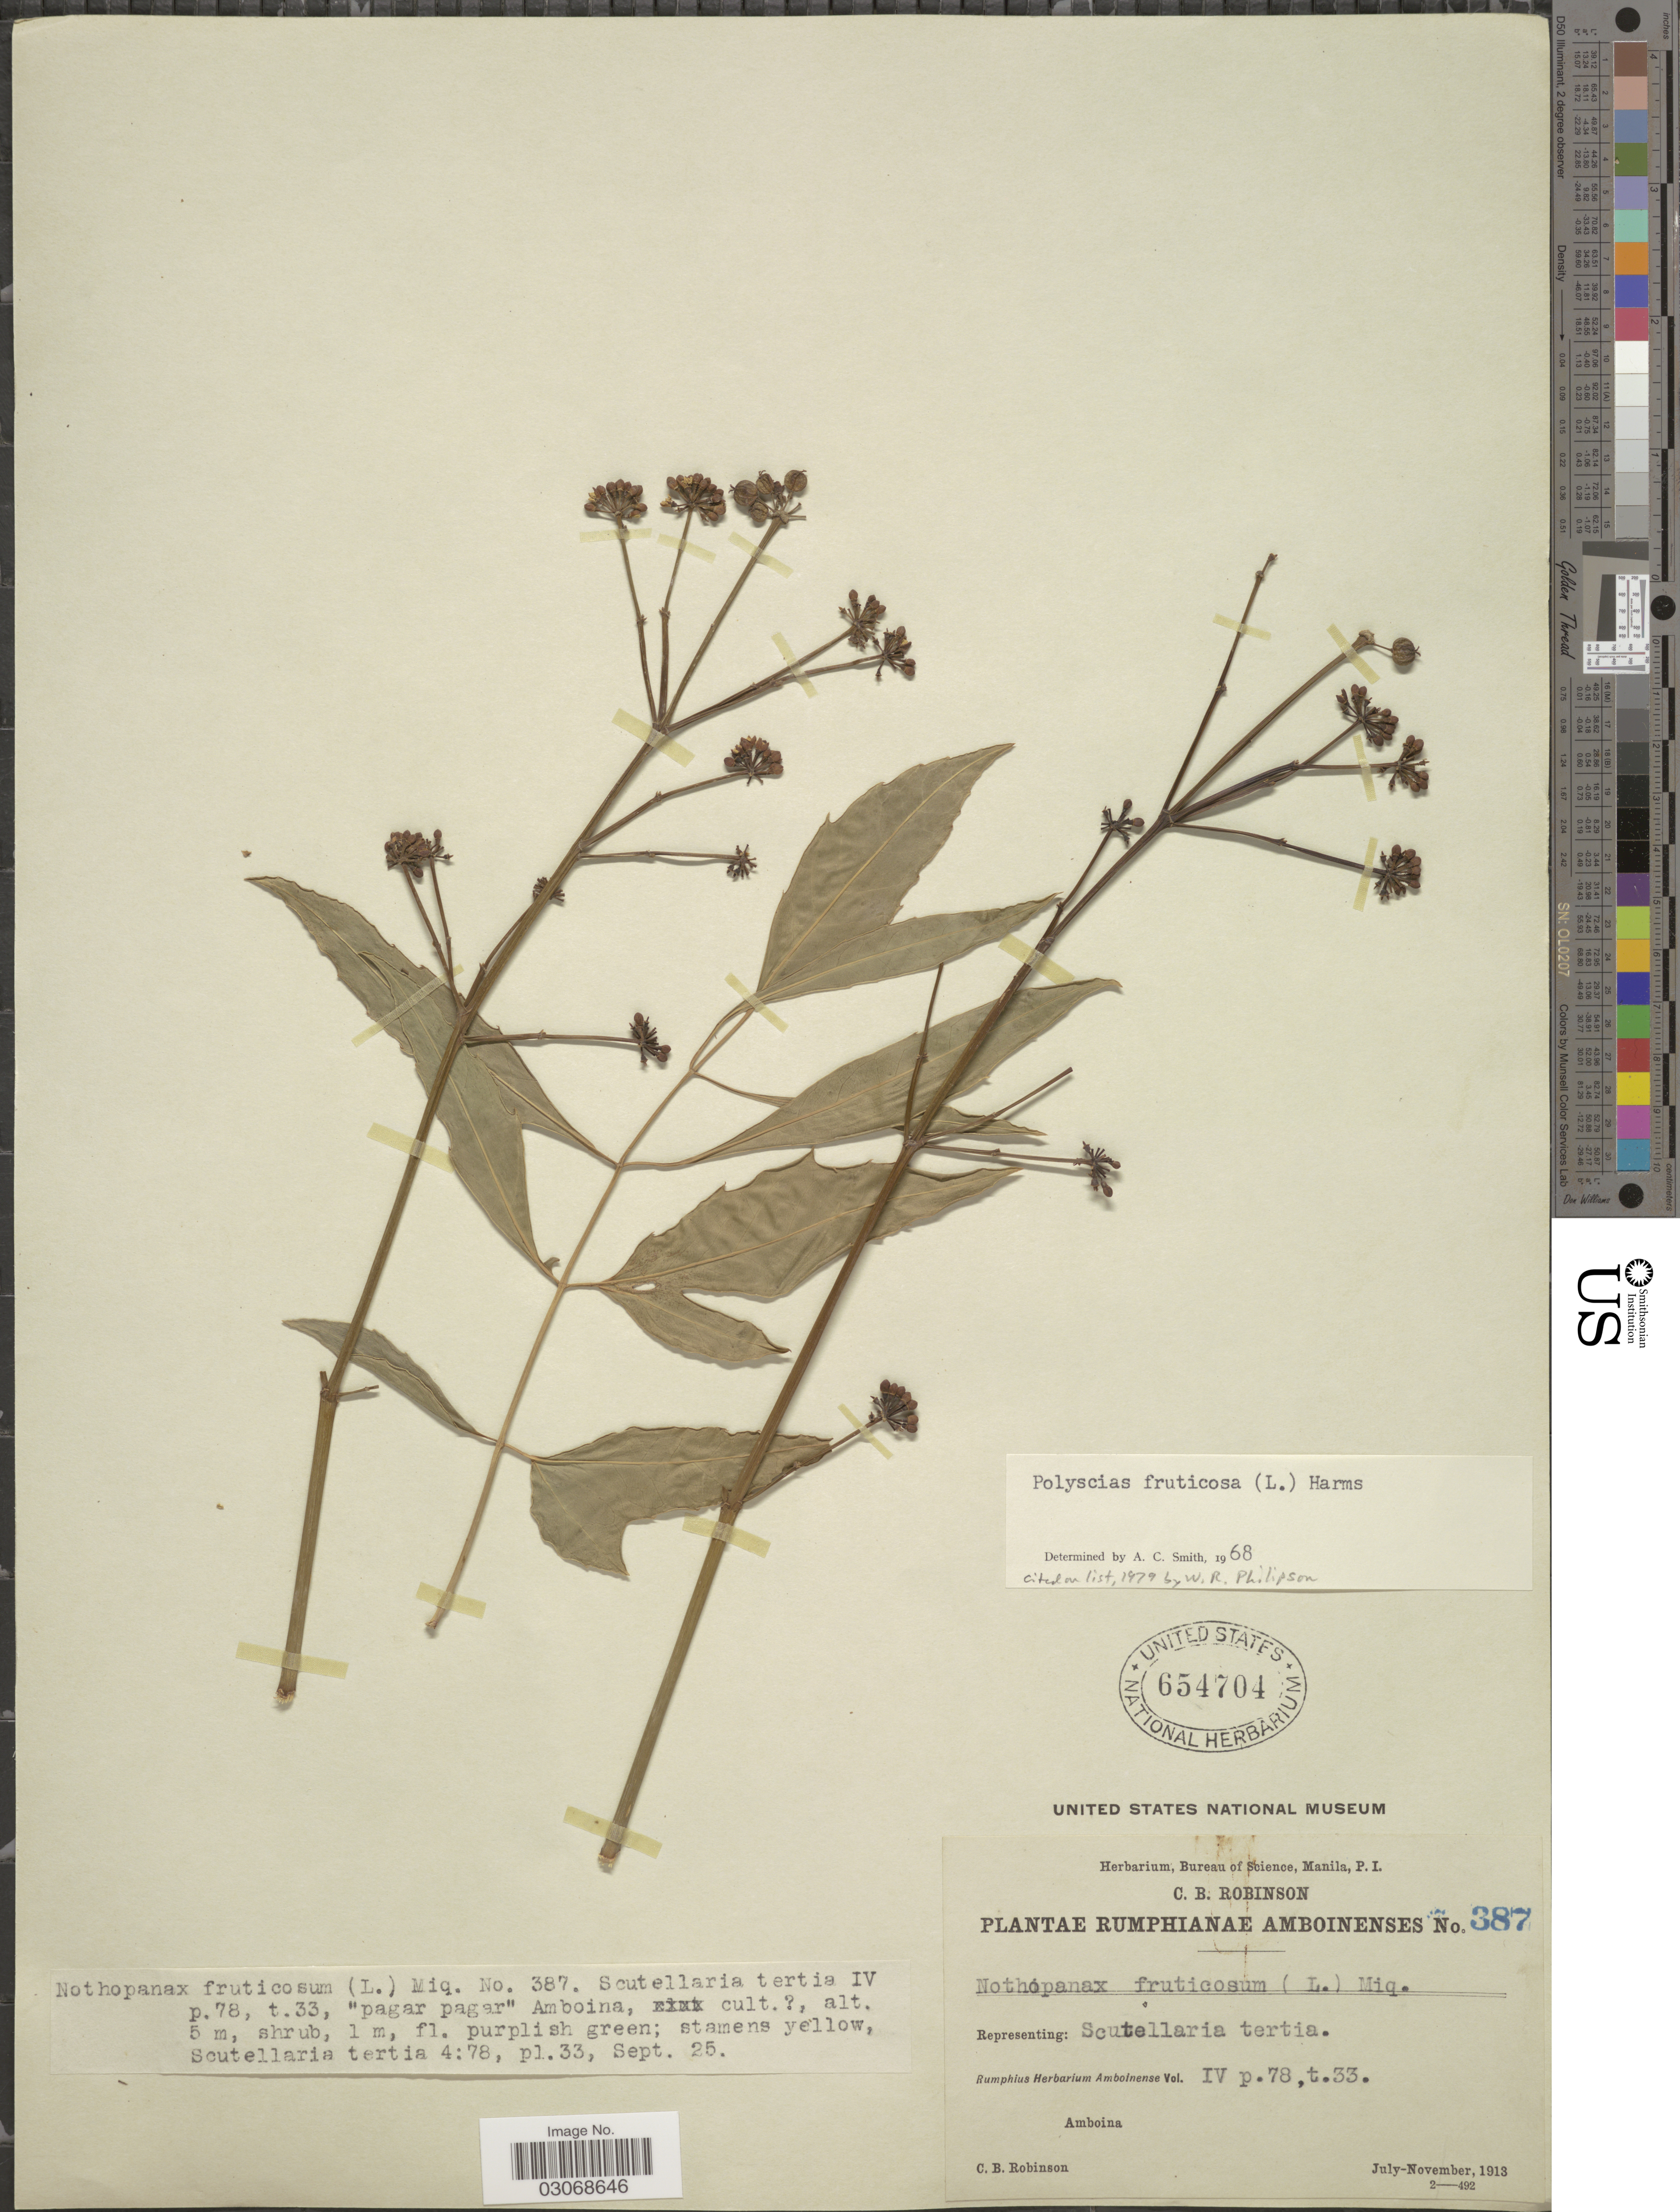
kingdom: Plantae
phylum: Tracheophyta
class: Magnoliopsida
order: Apiales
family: Araliaceae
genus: Polyscias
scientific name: Polyscias fruticosa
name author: (L.) Harms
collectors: C. Robinson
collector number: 387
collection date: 1913-07/1913-11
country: Indonesia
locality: Amboina.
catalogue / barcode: US 654704